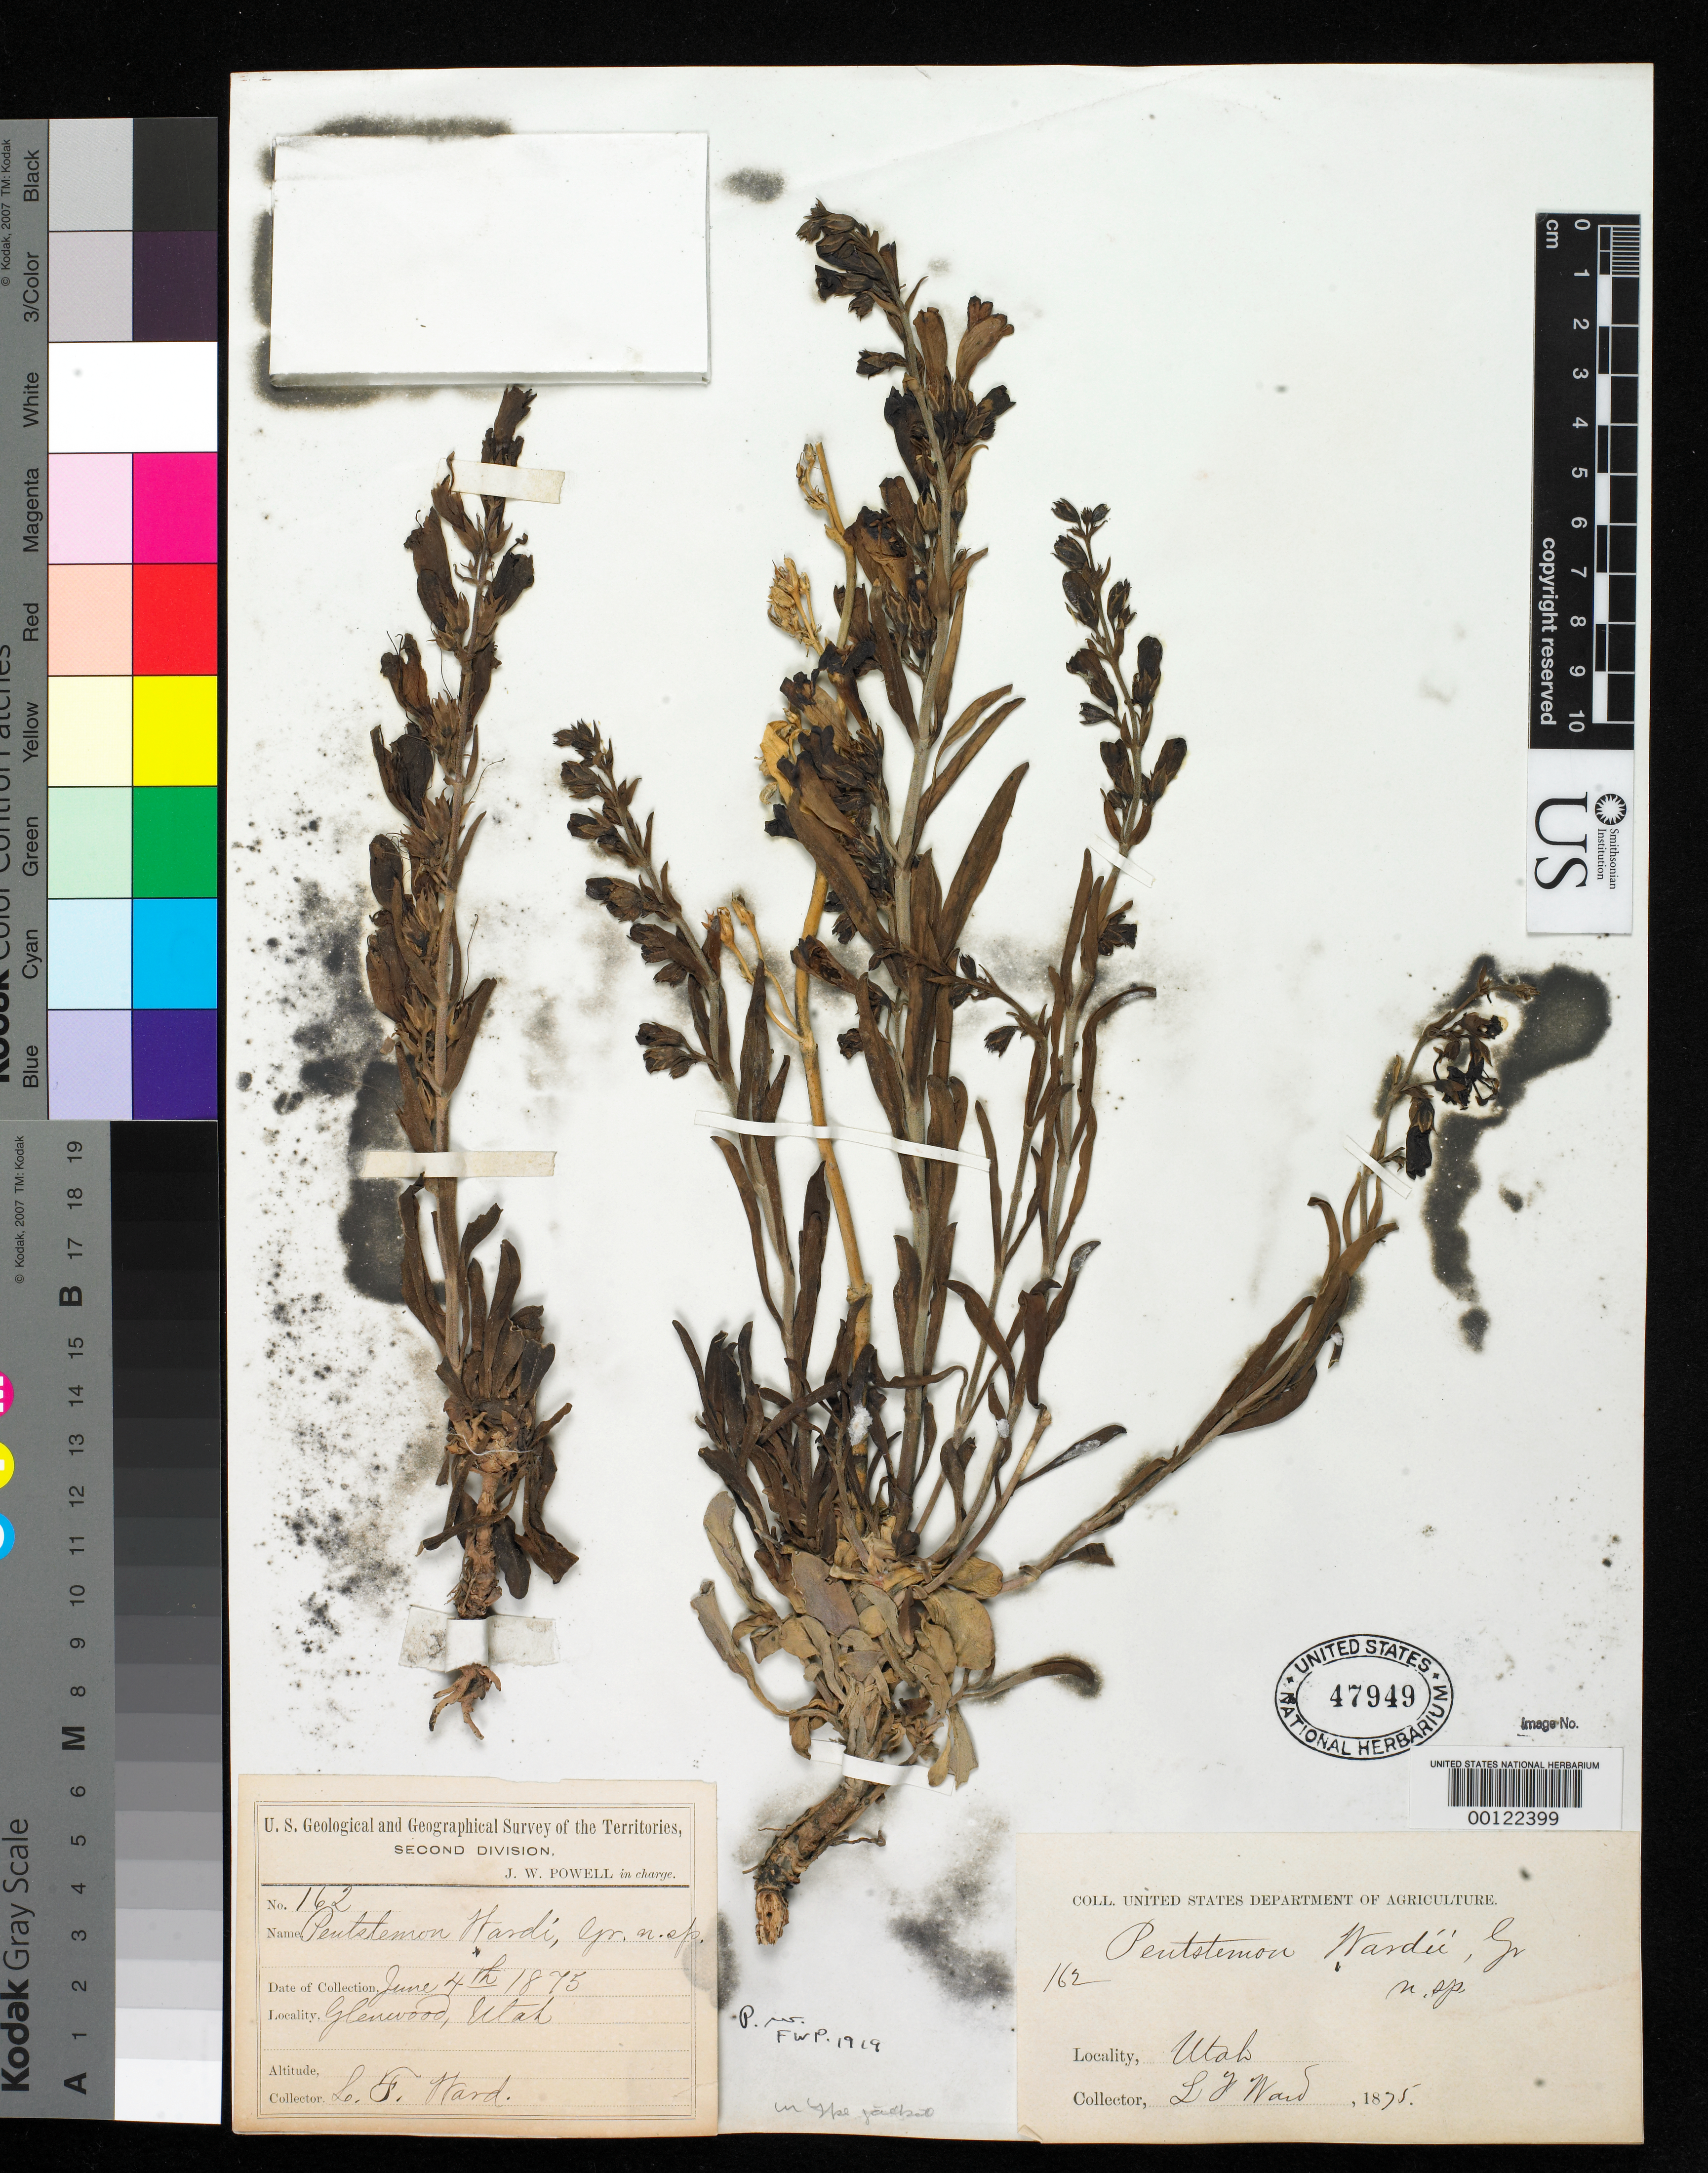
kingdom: Plantae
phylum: Tracheophyta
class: Magnoliopsida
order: Lamiales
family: Plantaginaceae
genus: Penstemon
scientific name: Penstemon wardii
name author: A. Gray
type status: Isotype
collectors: L. F. Ward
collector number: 162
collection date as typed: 04 Jun 1875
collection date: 1875-06-04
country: United States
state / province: Utah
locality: Glenwood.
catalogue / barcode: US 47949